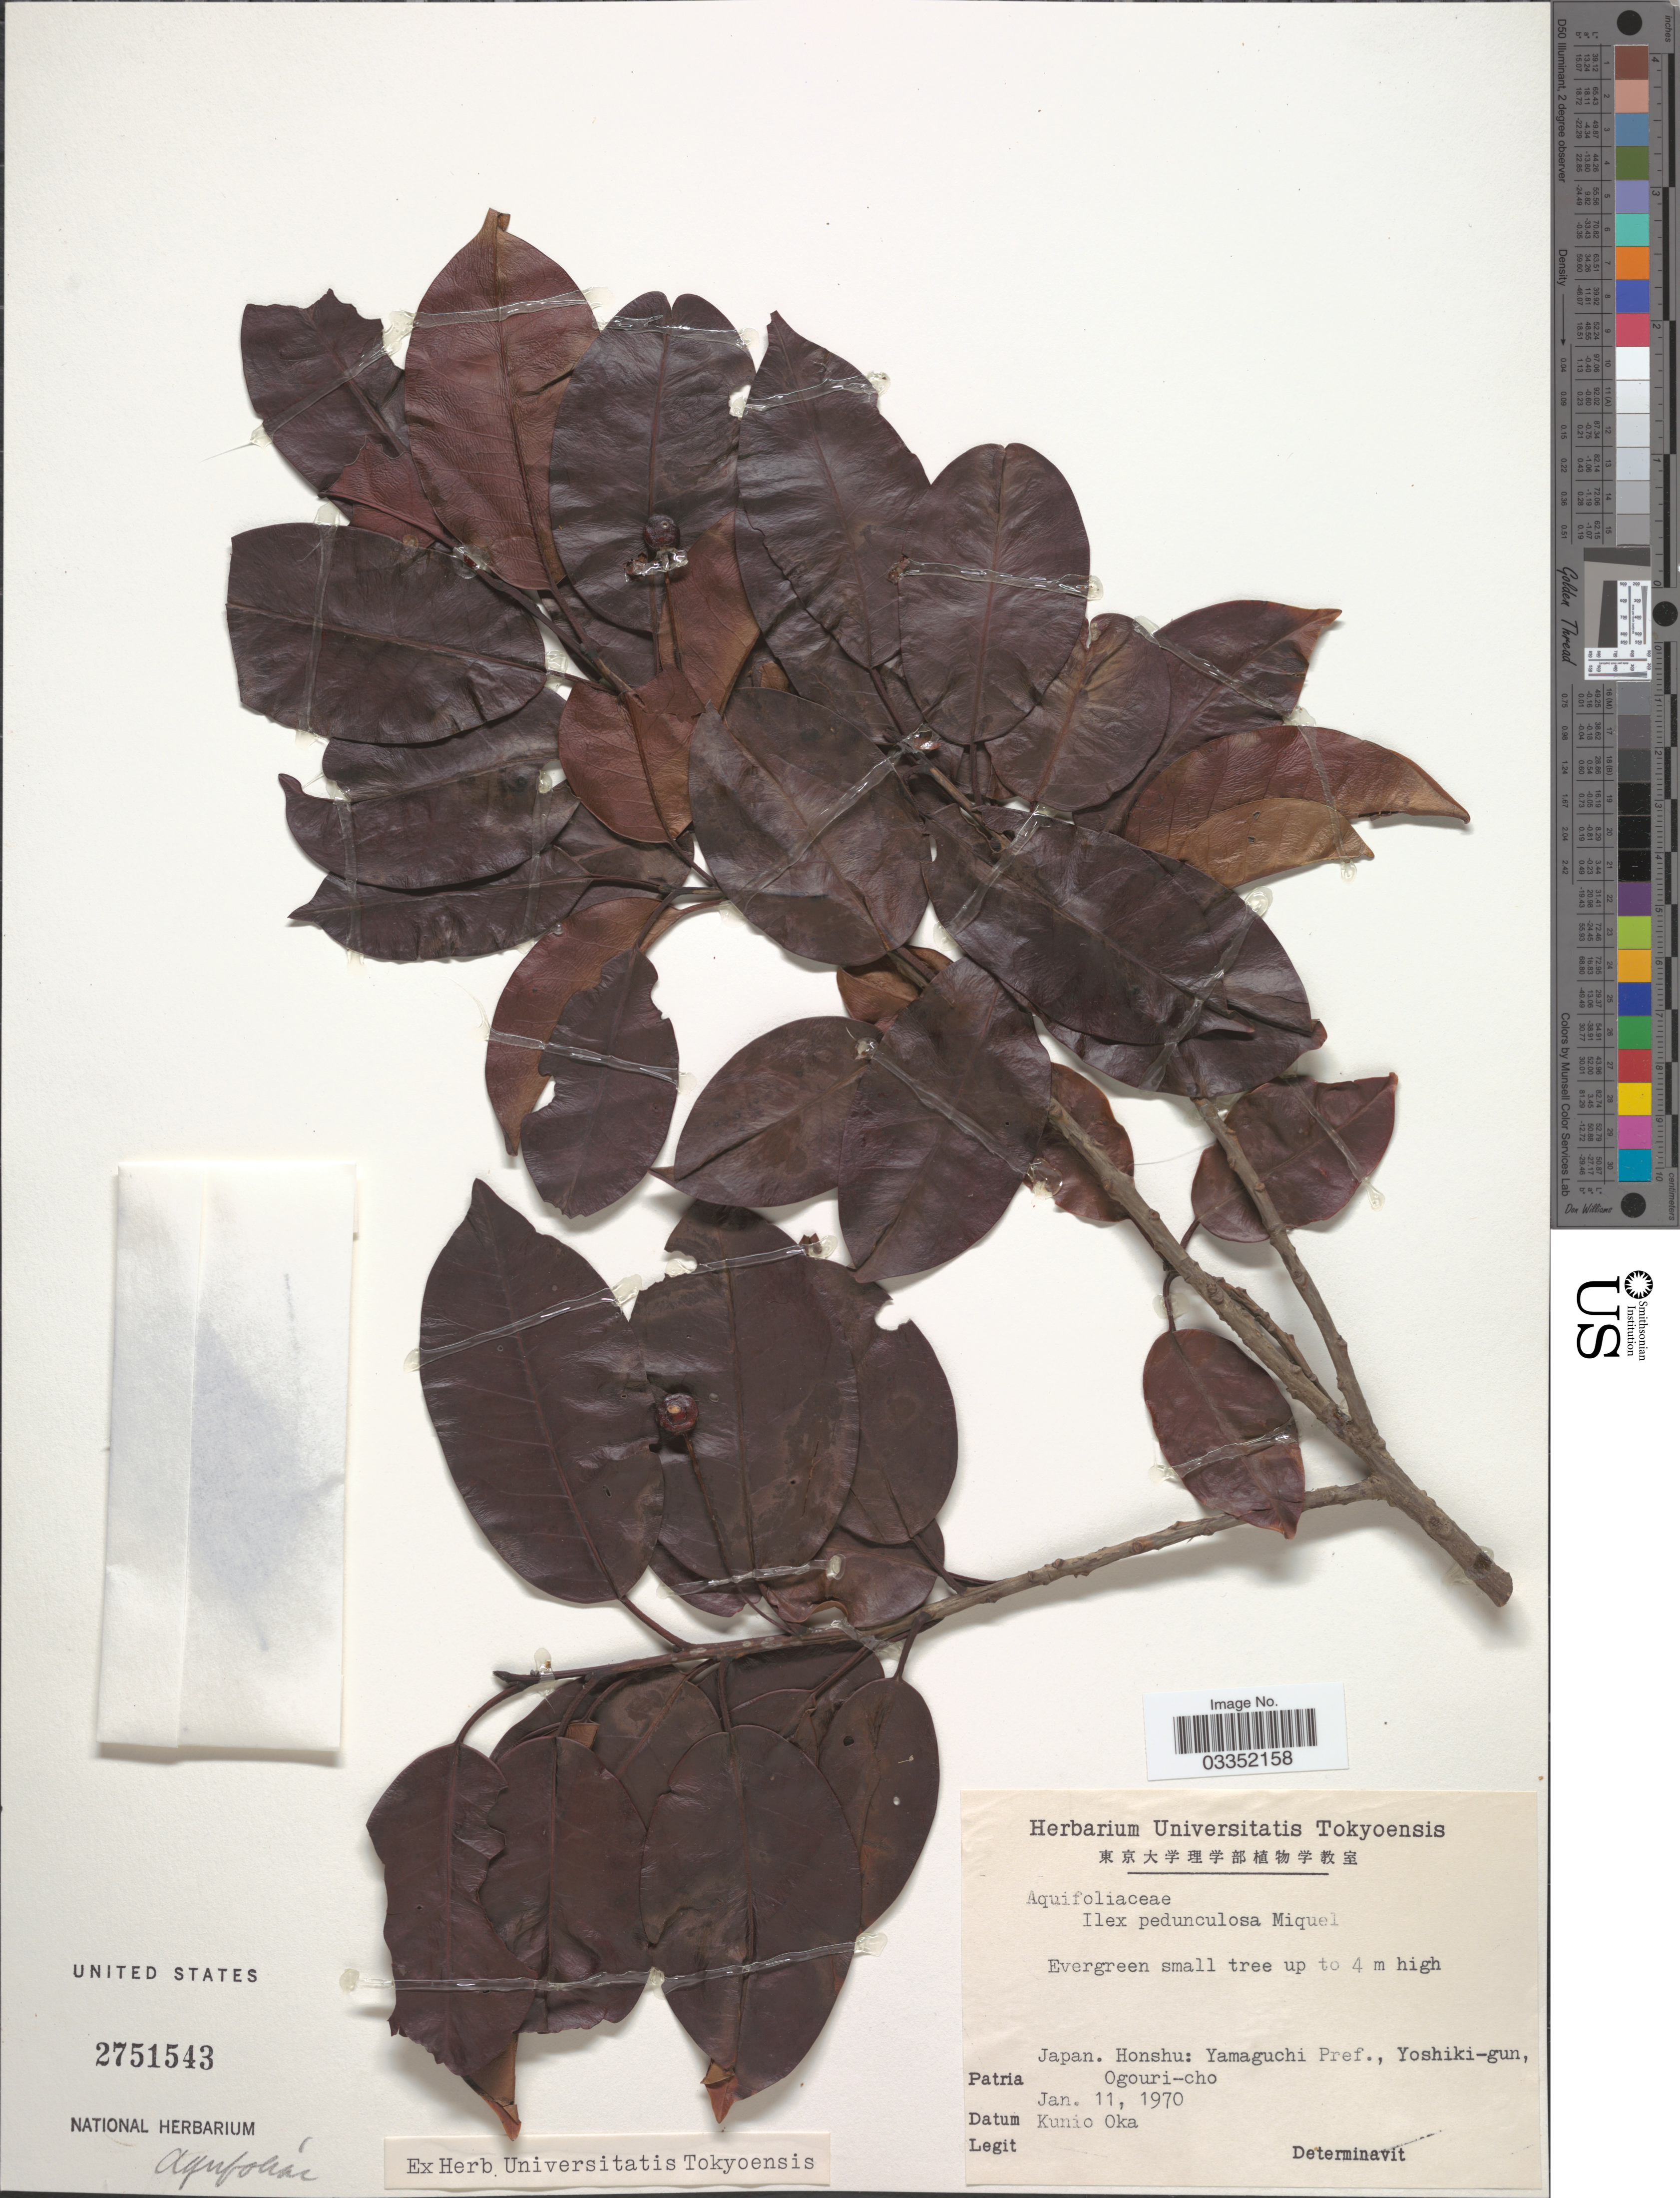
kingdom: Plantae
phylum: Tracheophyta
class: Magnoliopsida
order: Aquifoliales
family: Aquifoliaceae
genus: Ilex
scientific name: Ilex pedunculosa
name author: Miq.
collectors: K. Oka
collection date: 1970-01-11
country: Japan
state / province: Yamaguti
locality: Honshu: Yamaguchi Pref., Yoshiki-gun, Ogouri-cho.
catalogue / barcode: US 2751543